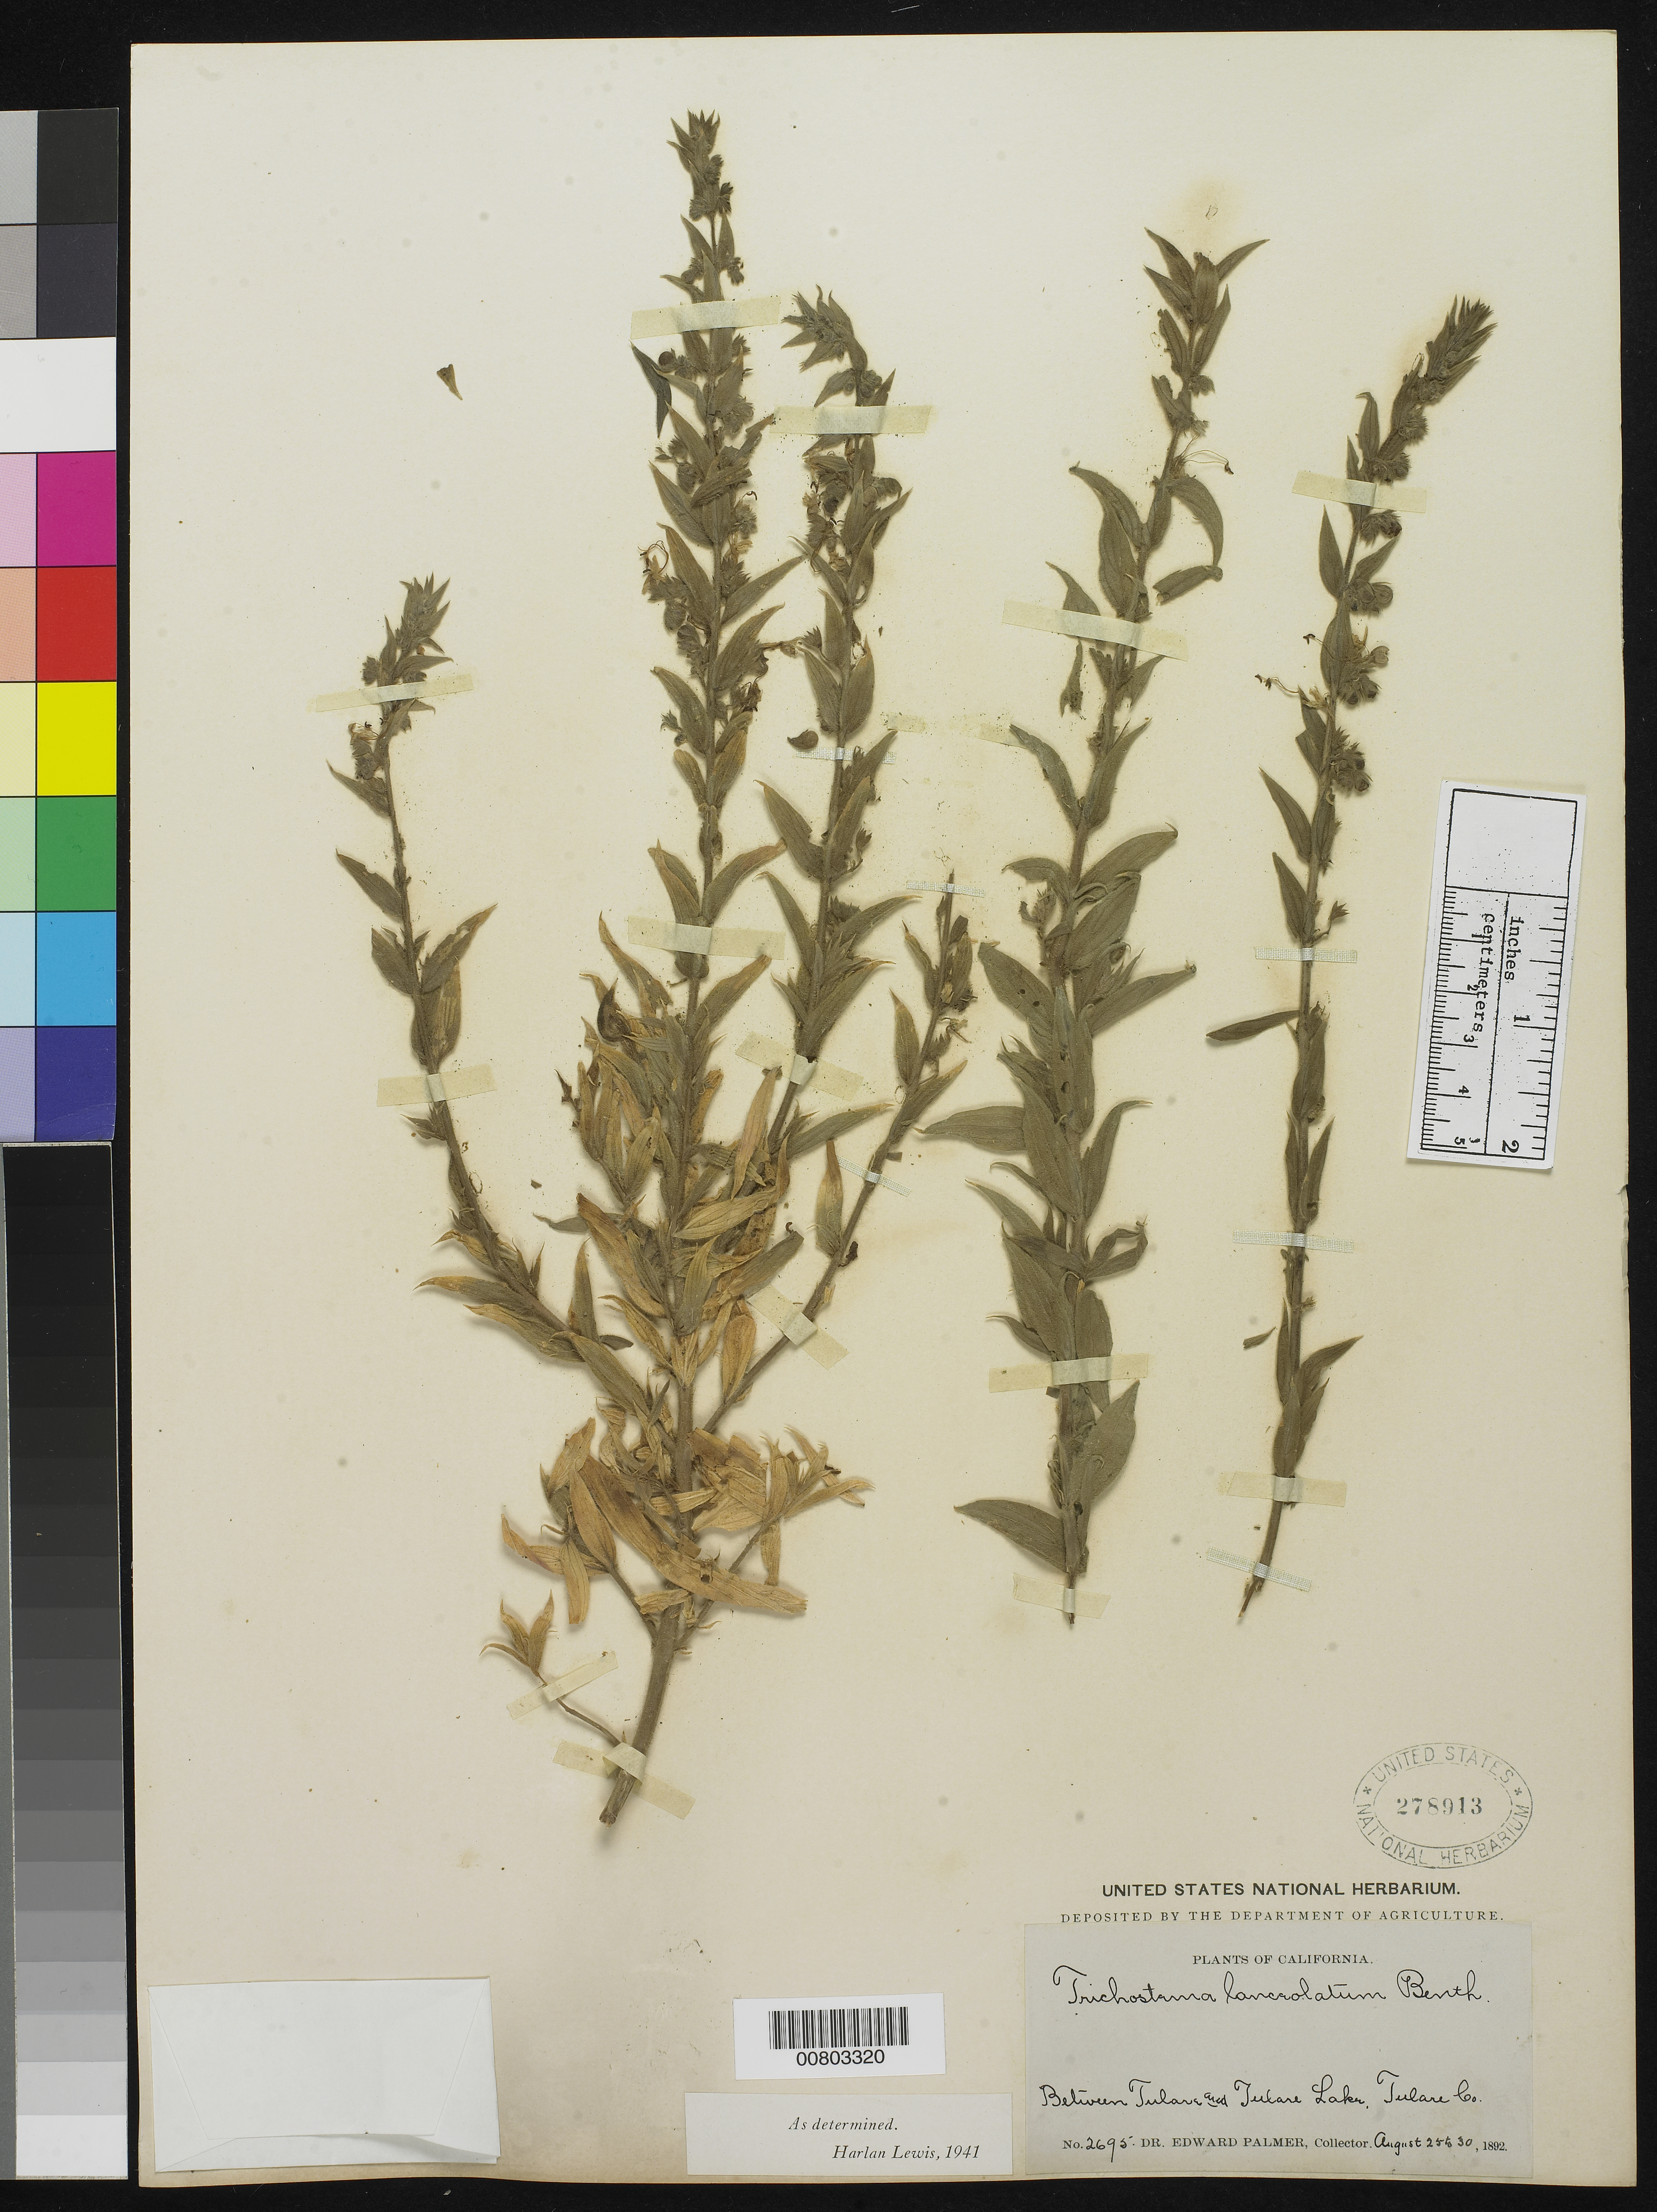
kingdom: Plantae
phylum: Tracheophyta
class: Magnoliopsida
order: Lamiales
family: Lamiaceae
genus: Trichostema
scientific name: Trichostema lanceolatum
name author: Benth.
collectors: E. Palmer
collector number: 2695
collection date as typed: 25 Aug 1892 to 30 Aug 1892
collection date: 1892-08-25/1892-08-30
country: United States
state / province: California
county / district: Tulare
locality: Between Tulare and Tulare Lake, Tulare County, California.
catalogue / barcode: US 278913